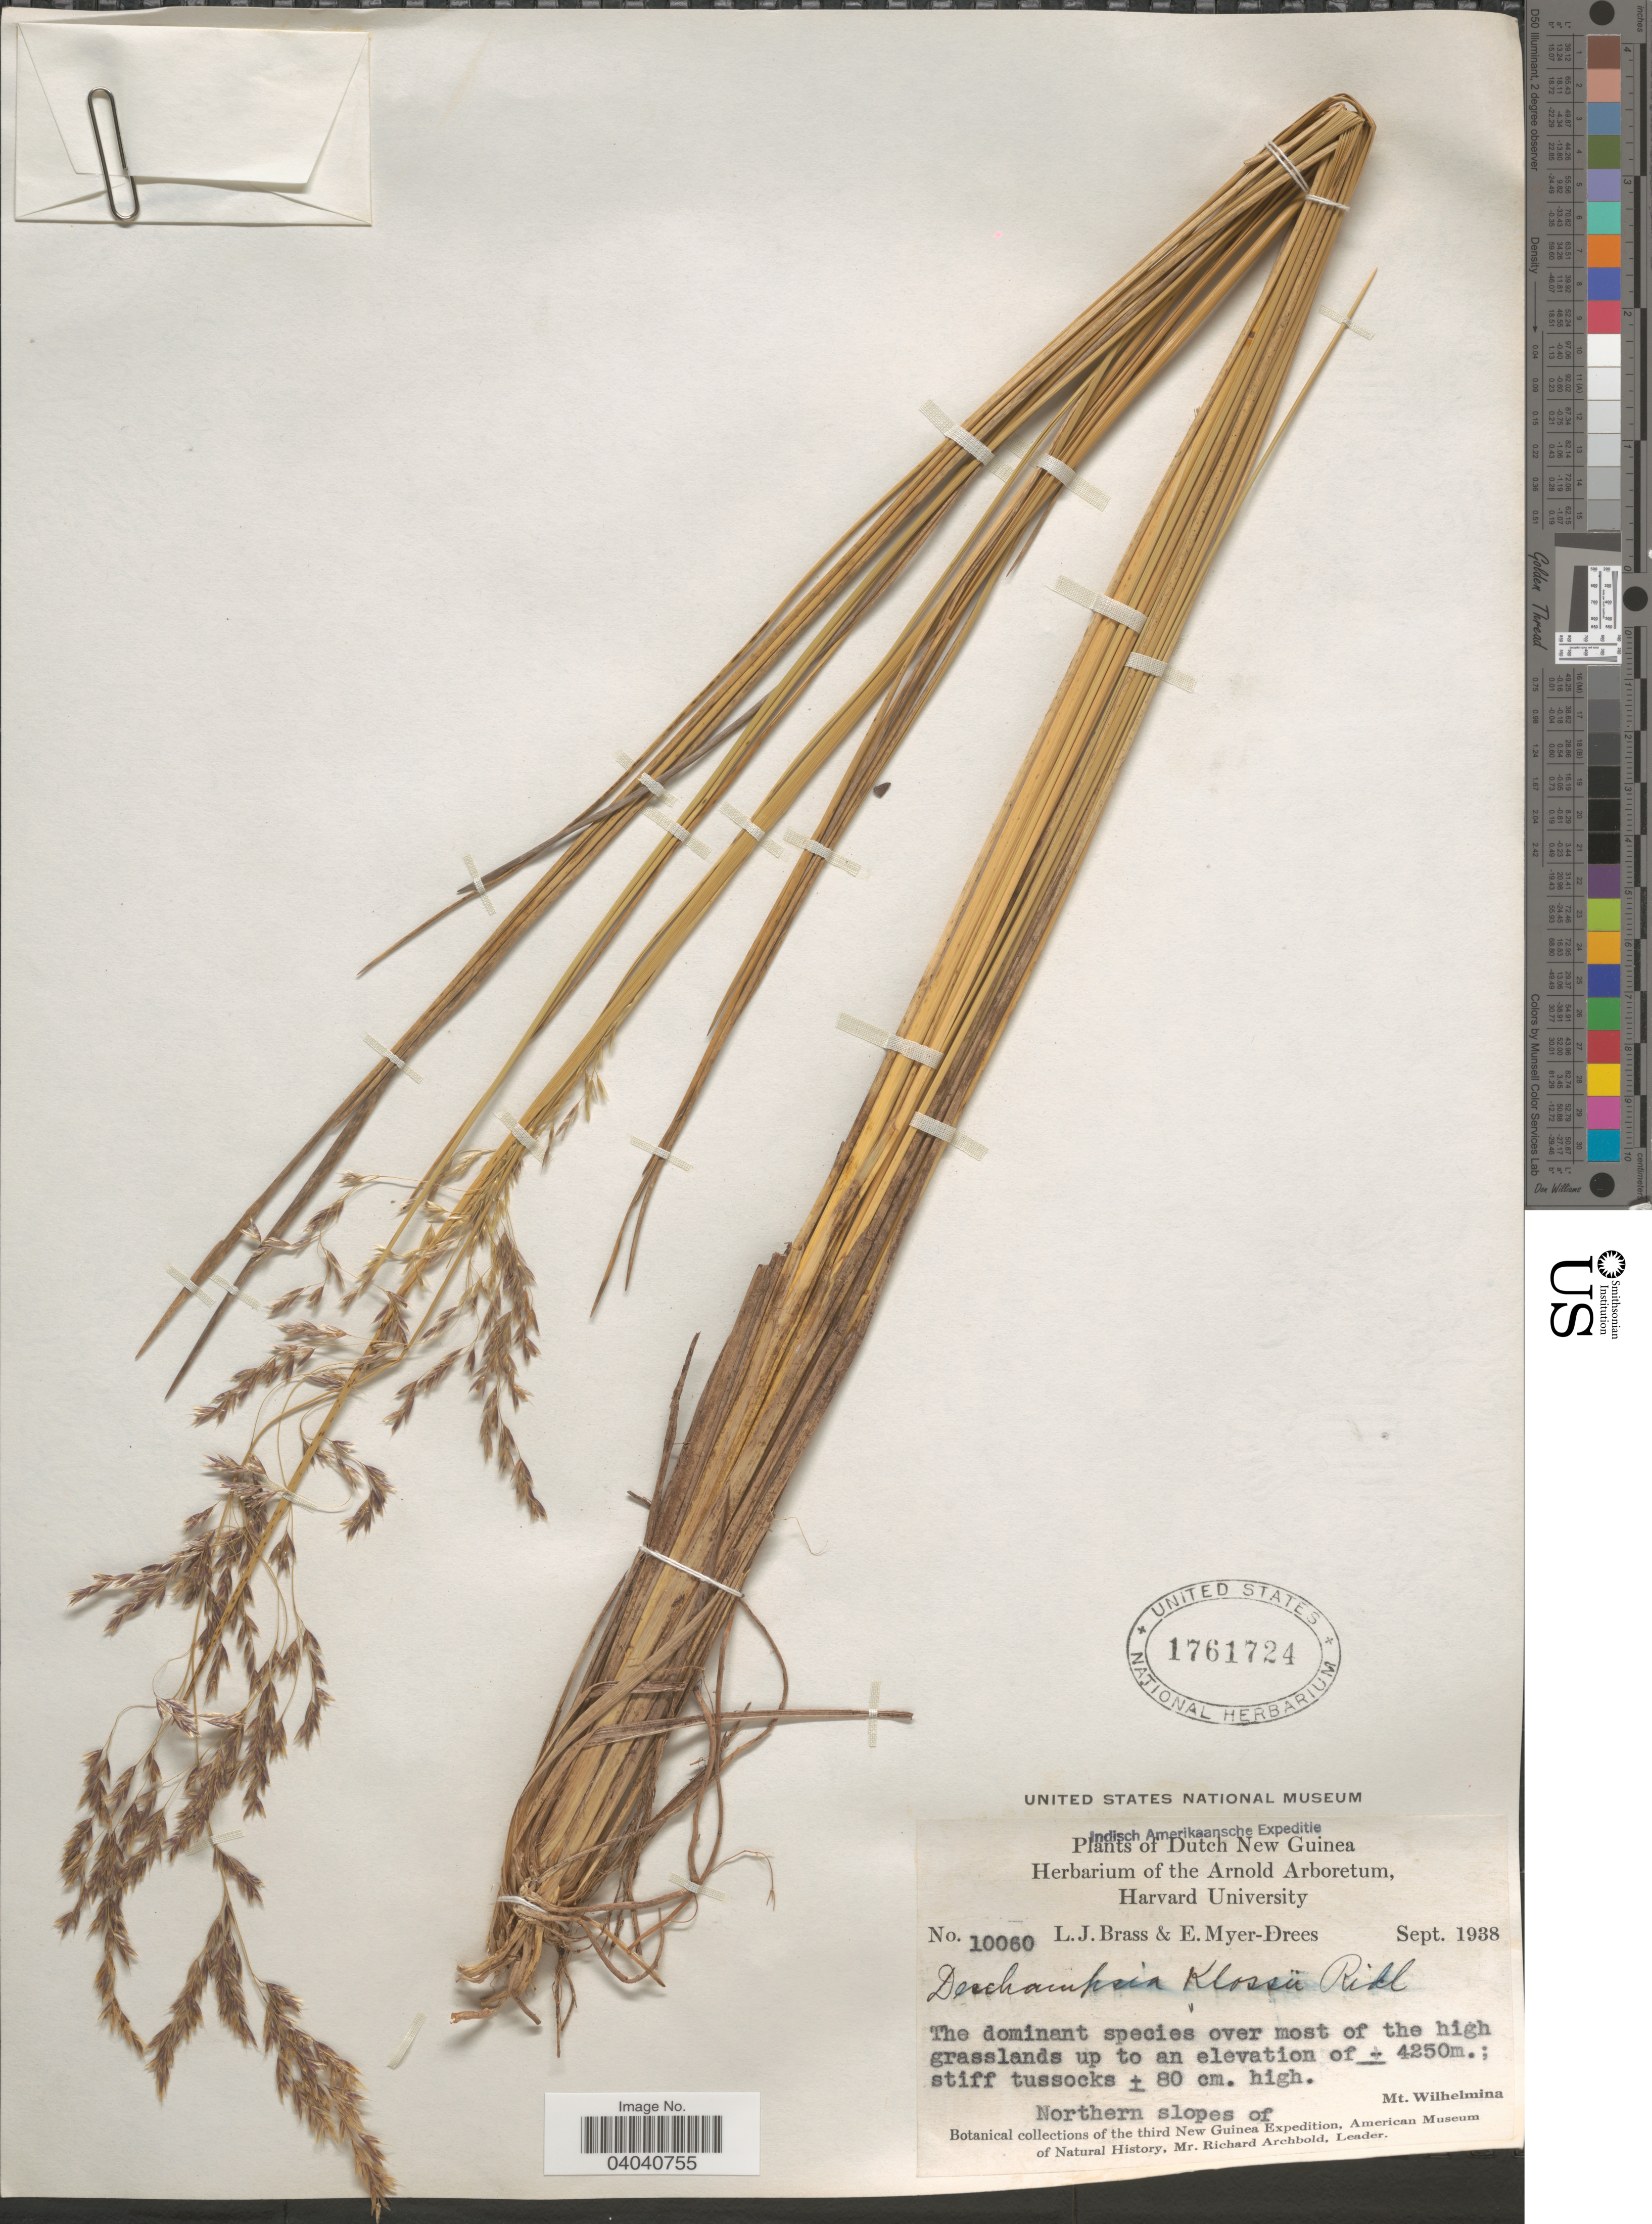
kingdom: Plantae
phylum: Tracheophyta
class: Liliopsida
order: Poales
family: Poaceae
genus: Deschampsia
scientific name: Deschampsia klossii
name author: Ridl.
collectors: L. J. Brass & E. Meijer-Drees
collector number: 10060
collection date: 1938-09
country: Indonesia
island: New Guinea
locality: Dutch New Guinea. Northern slopes of Mt. Wilhelmina.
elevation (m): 4250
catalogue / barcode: US 1761724